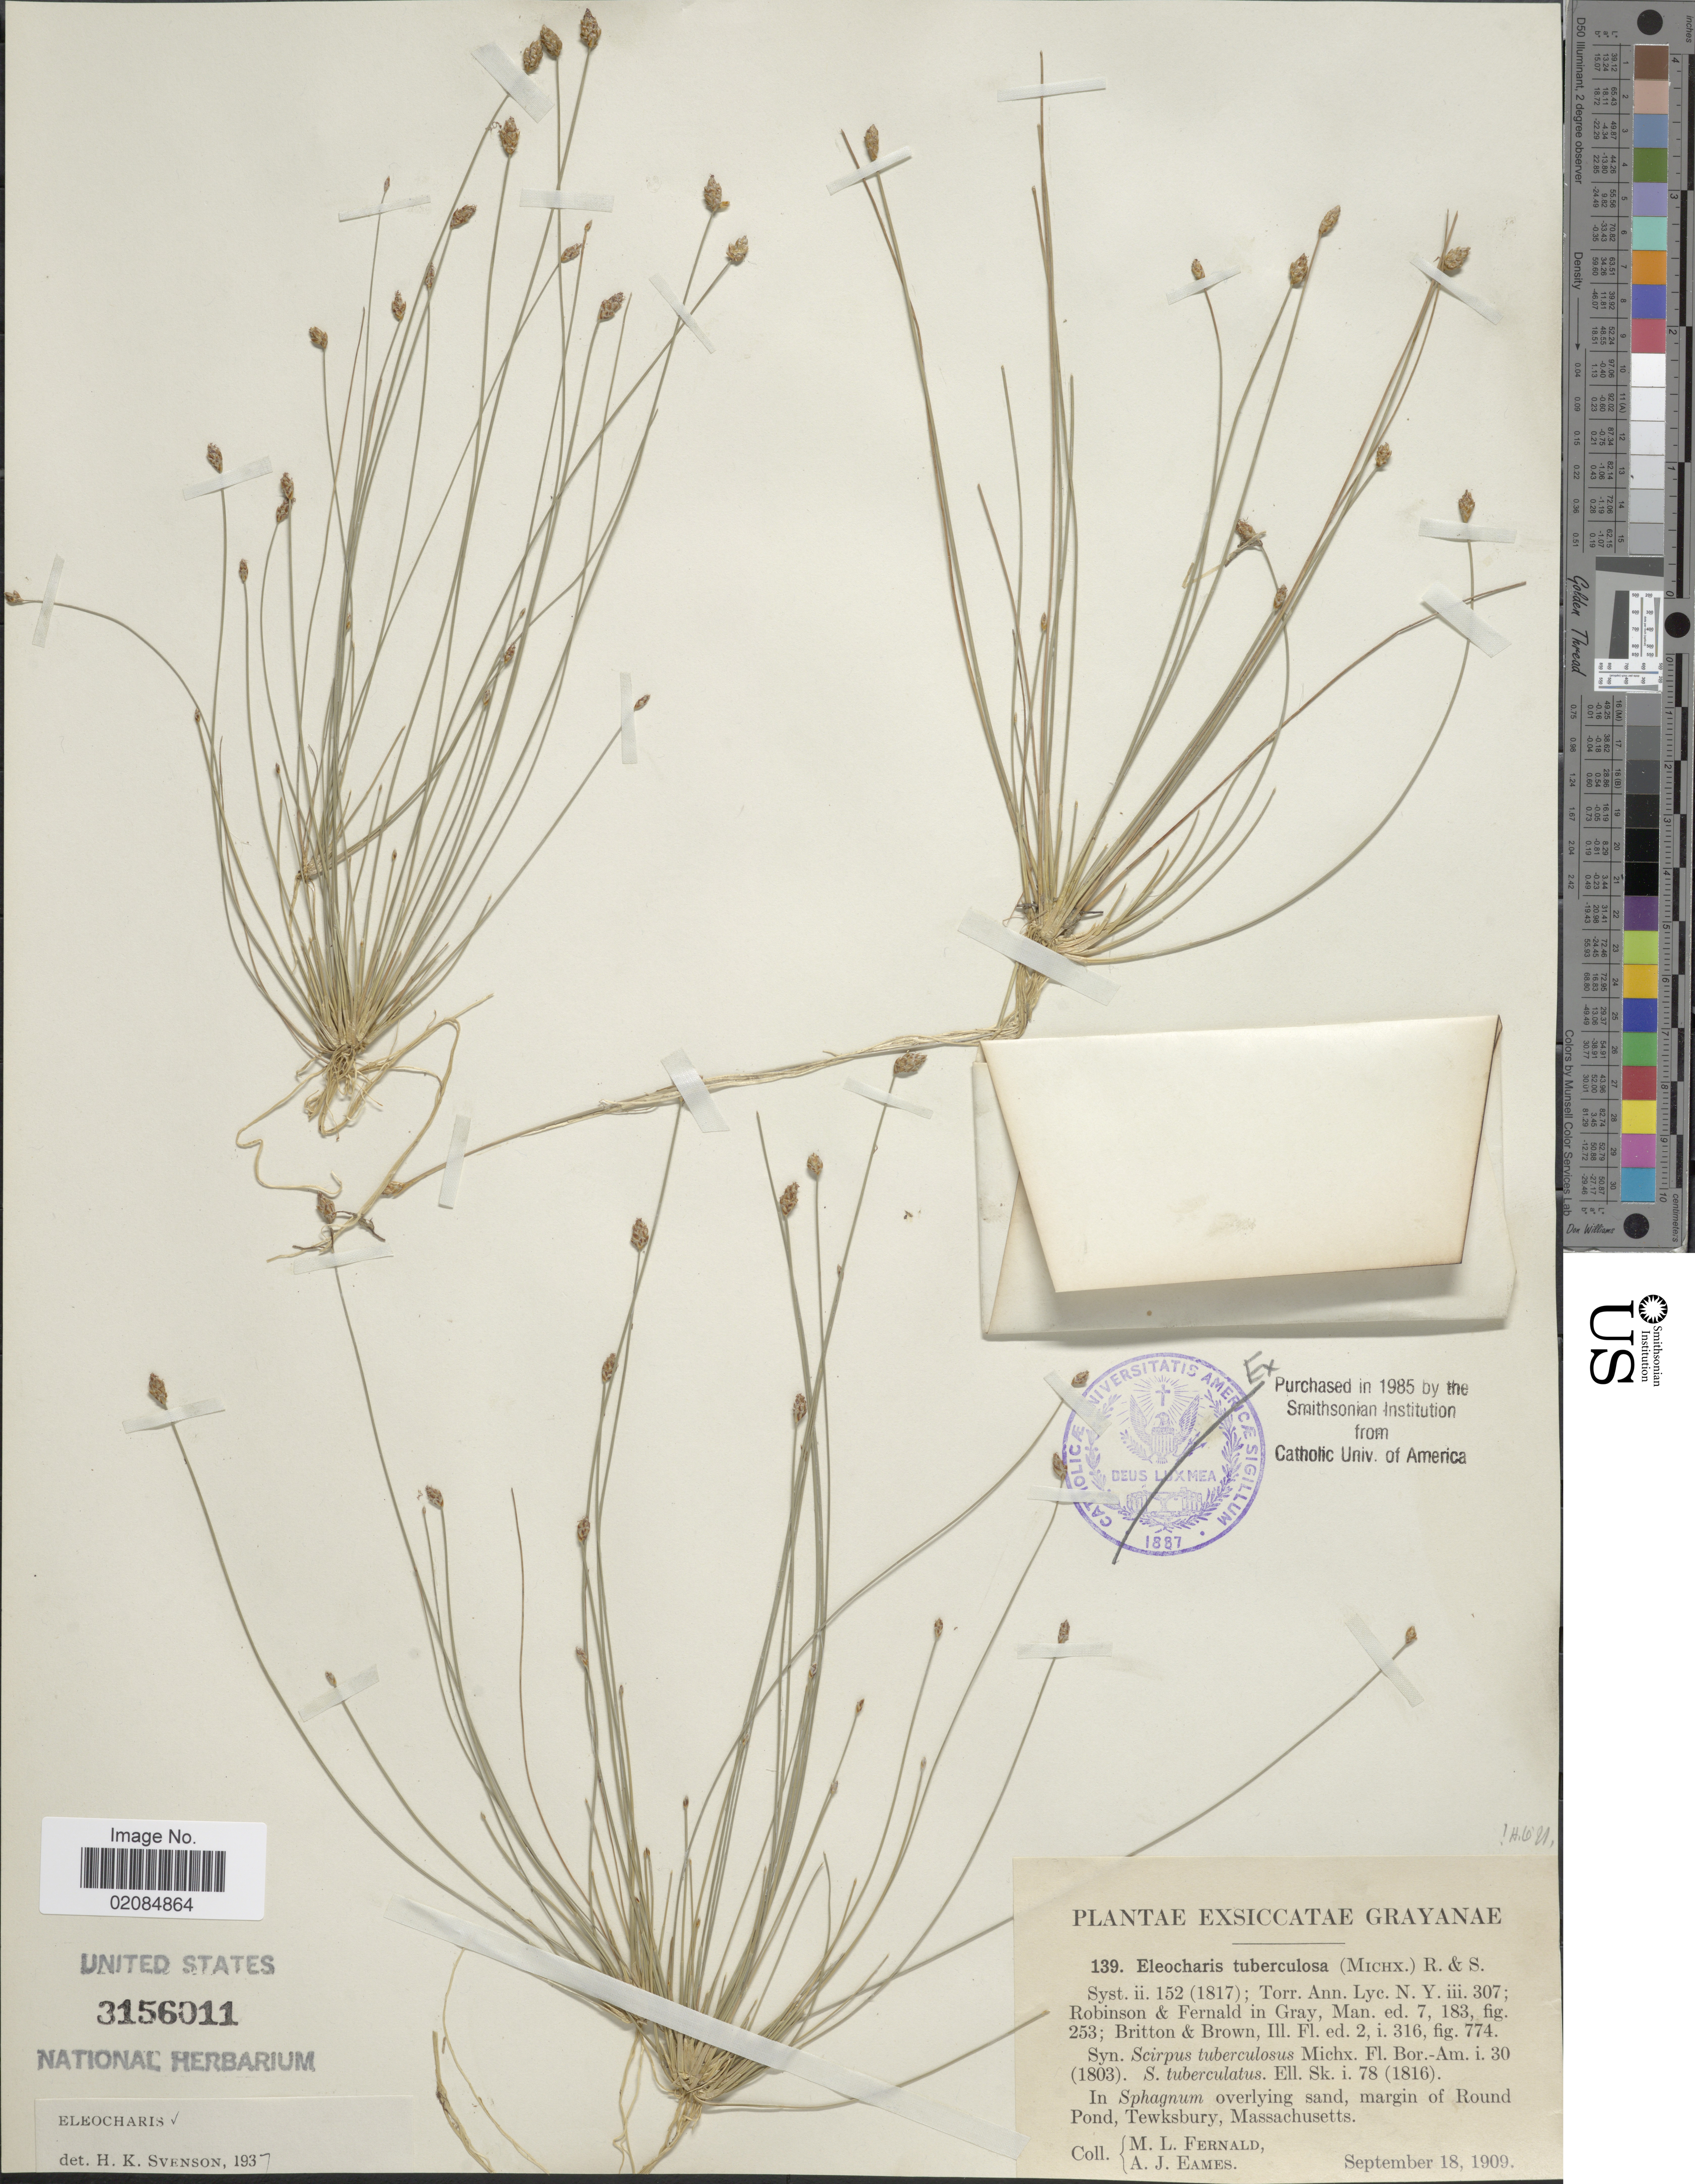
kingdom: Plantae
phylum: Tracheophyta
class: Liliopsida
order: Poales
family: Cyperaceae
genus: Eleocharis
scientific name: Eleocharis tuberculosa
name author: (Michx.) Roem. & Schult.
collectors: M. L. Fernald & A. J. Eames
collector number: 139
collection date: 1909-09-18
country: United States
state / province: Massachusetts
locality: Margin of Round Pond, Tewksbury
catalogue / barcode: US 3156011